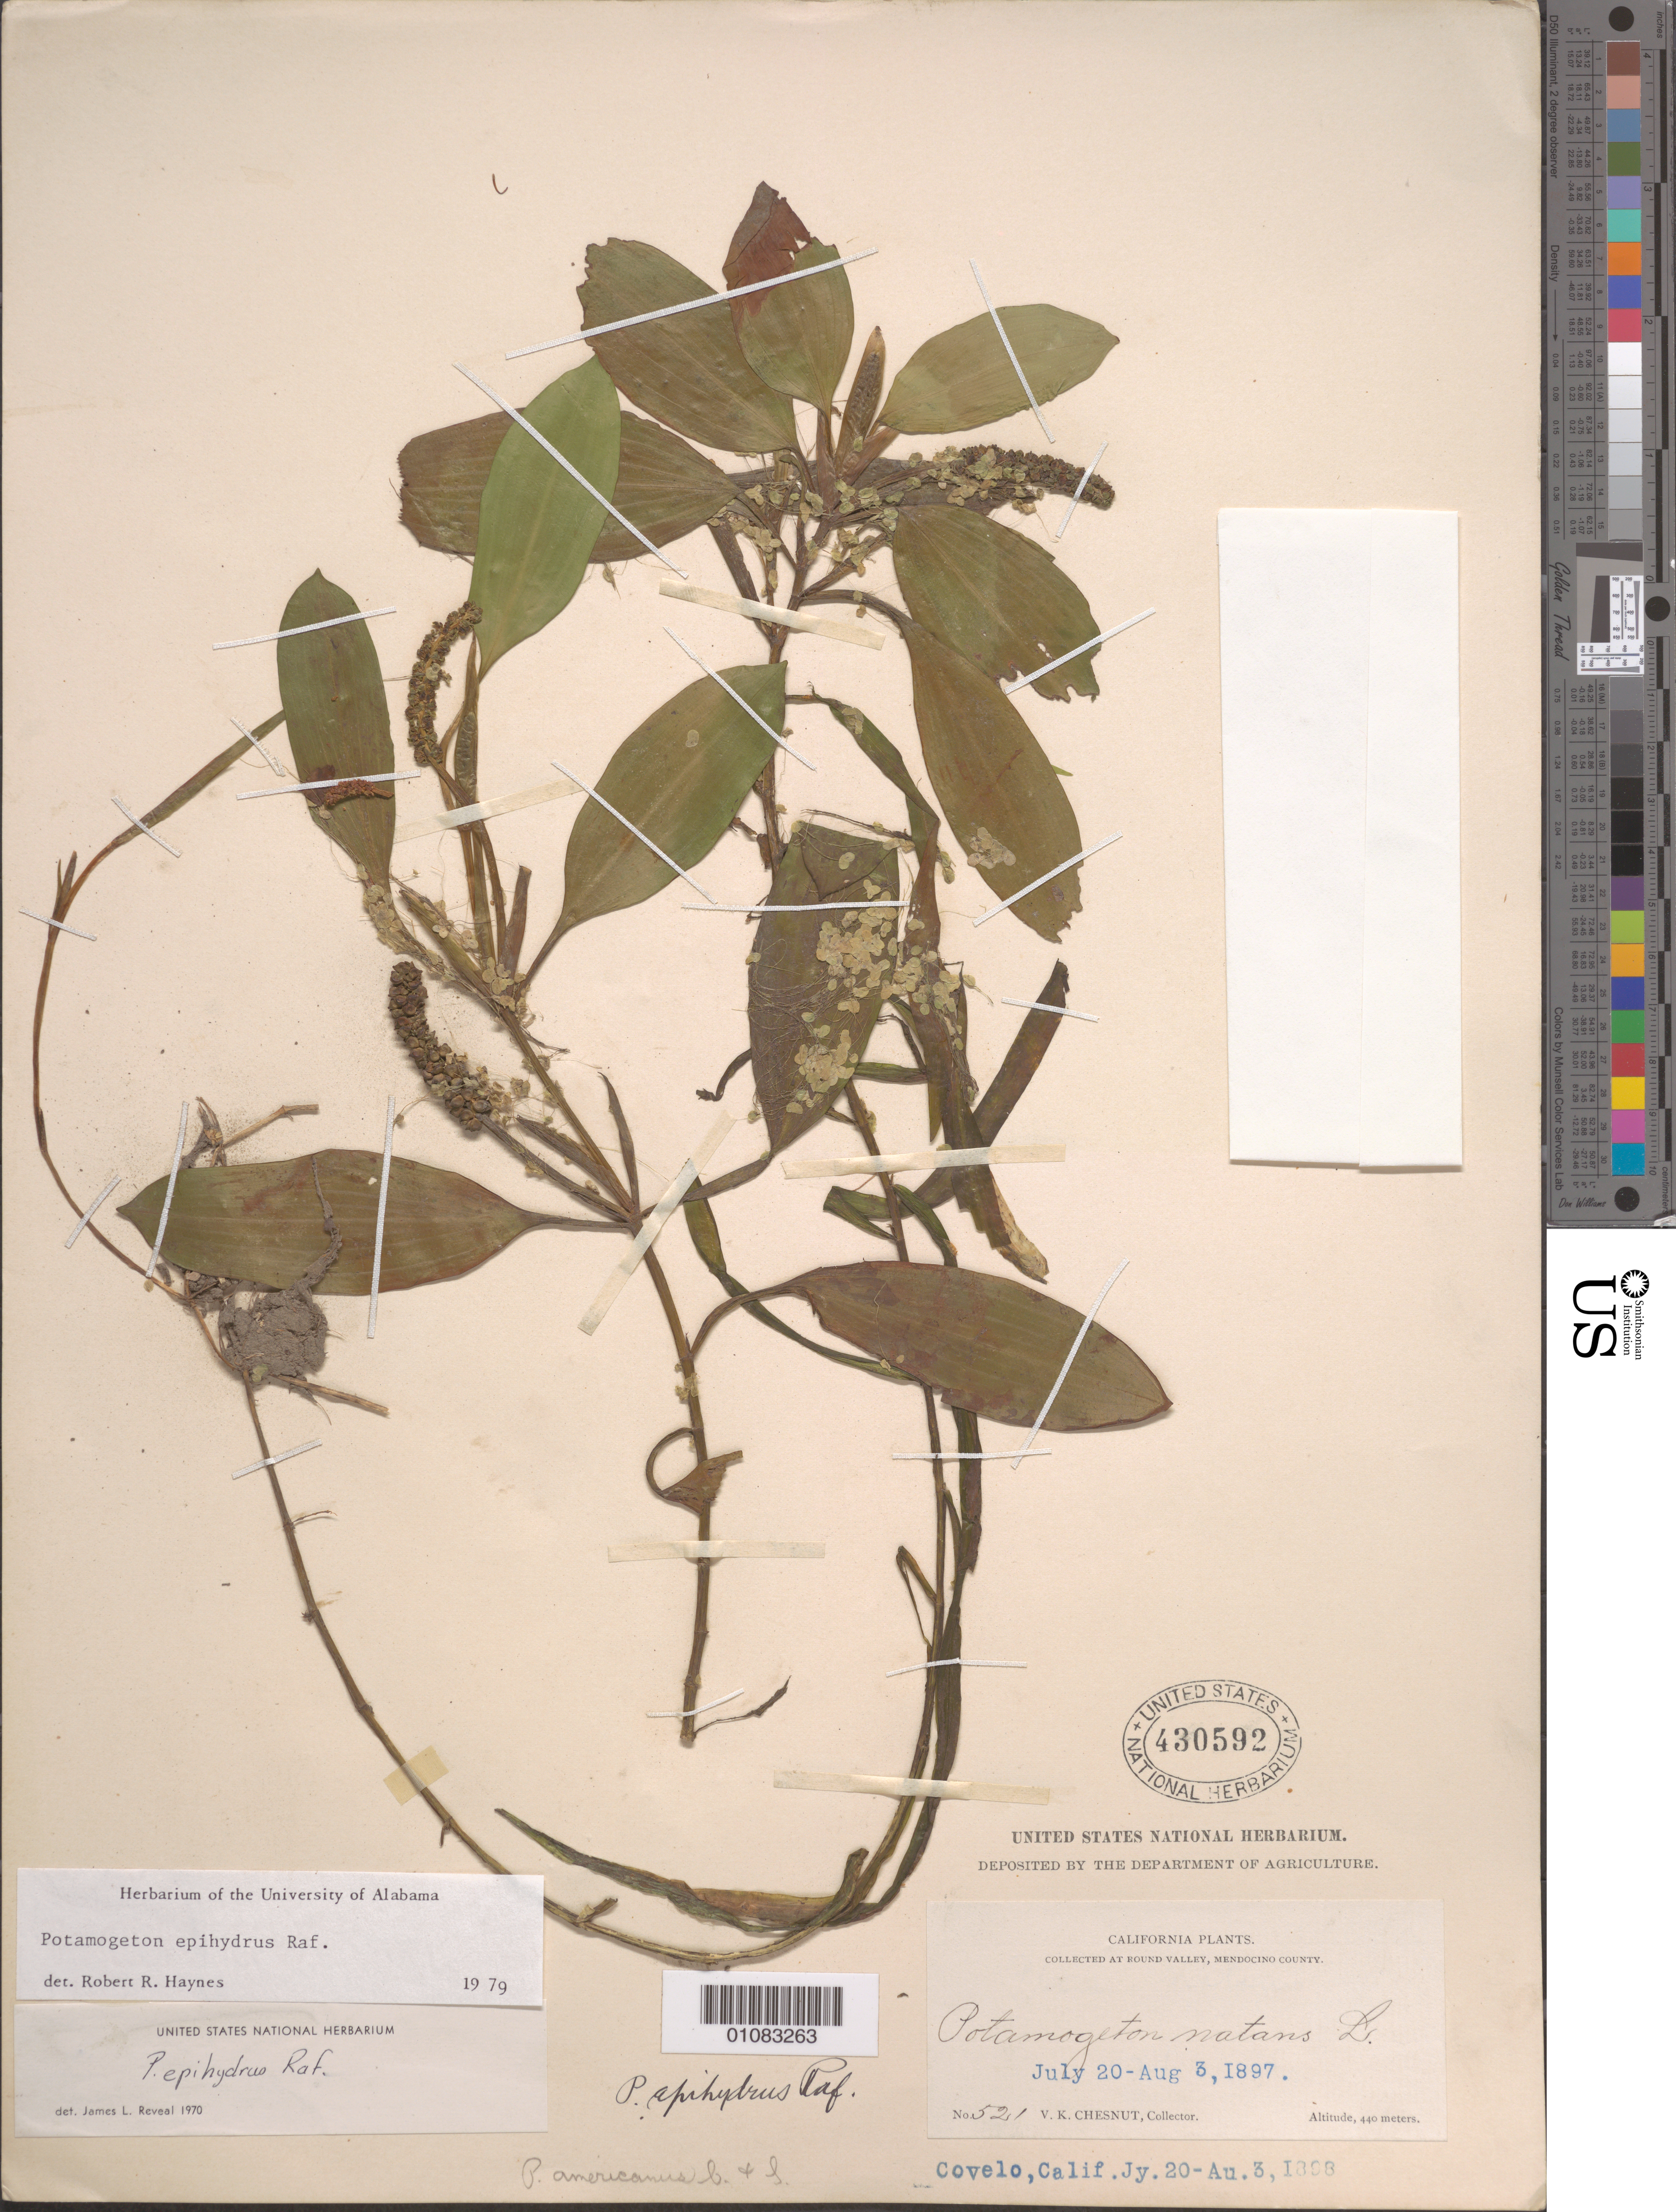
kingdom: Plantae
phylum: Tracheophyta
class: Liliopsida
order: Alismatales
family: Potamogetonaceae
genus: Potamogeton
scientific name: Potamogeton epihydrus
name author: Raf.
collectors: V. Chesnut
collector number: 521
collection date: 1897-07-20/1897-08-03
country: United States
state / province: California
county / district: Mendocino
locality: Covelo, Round Valley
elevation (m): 440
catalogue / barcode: US 430592